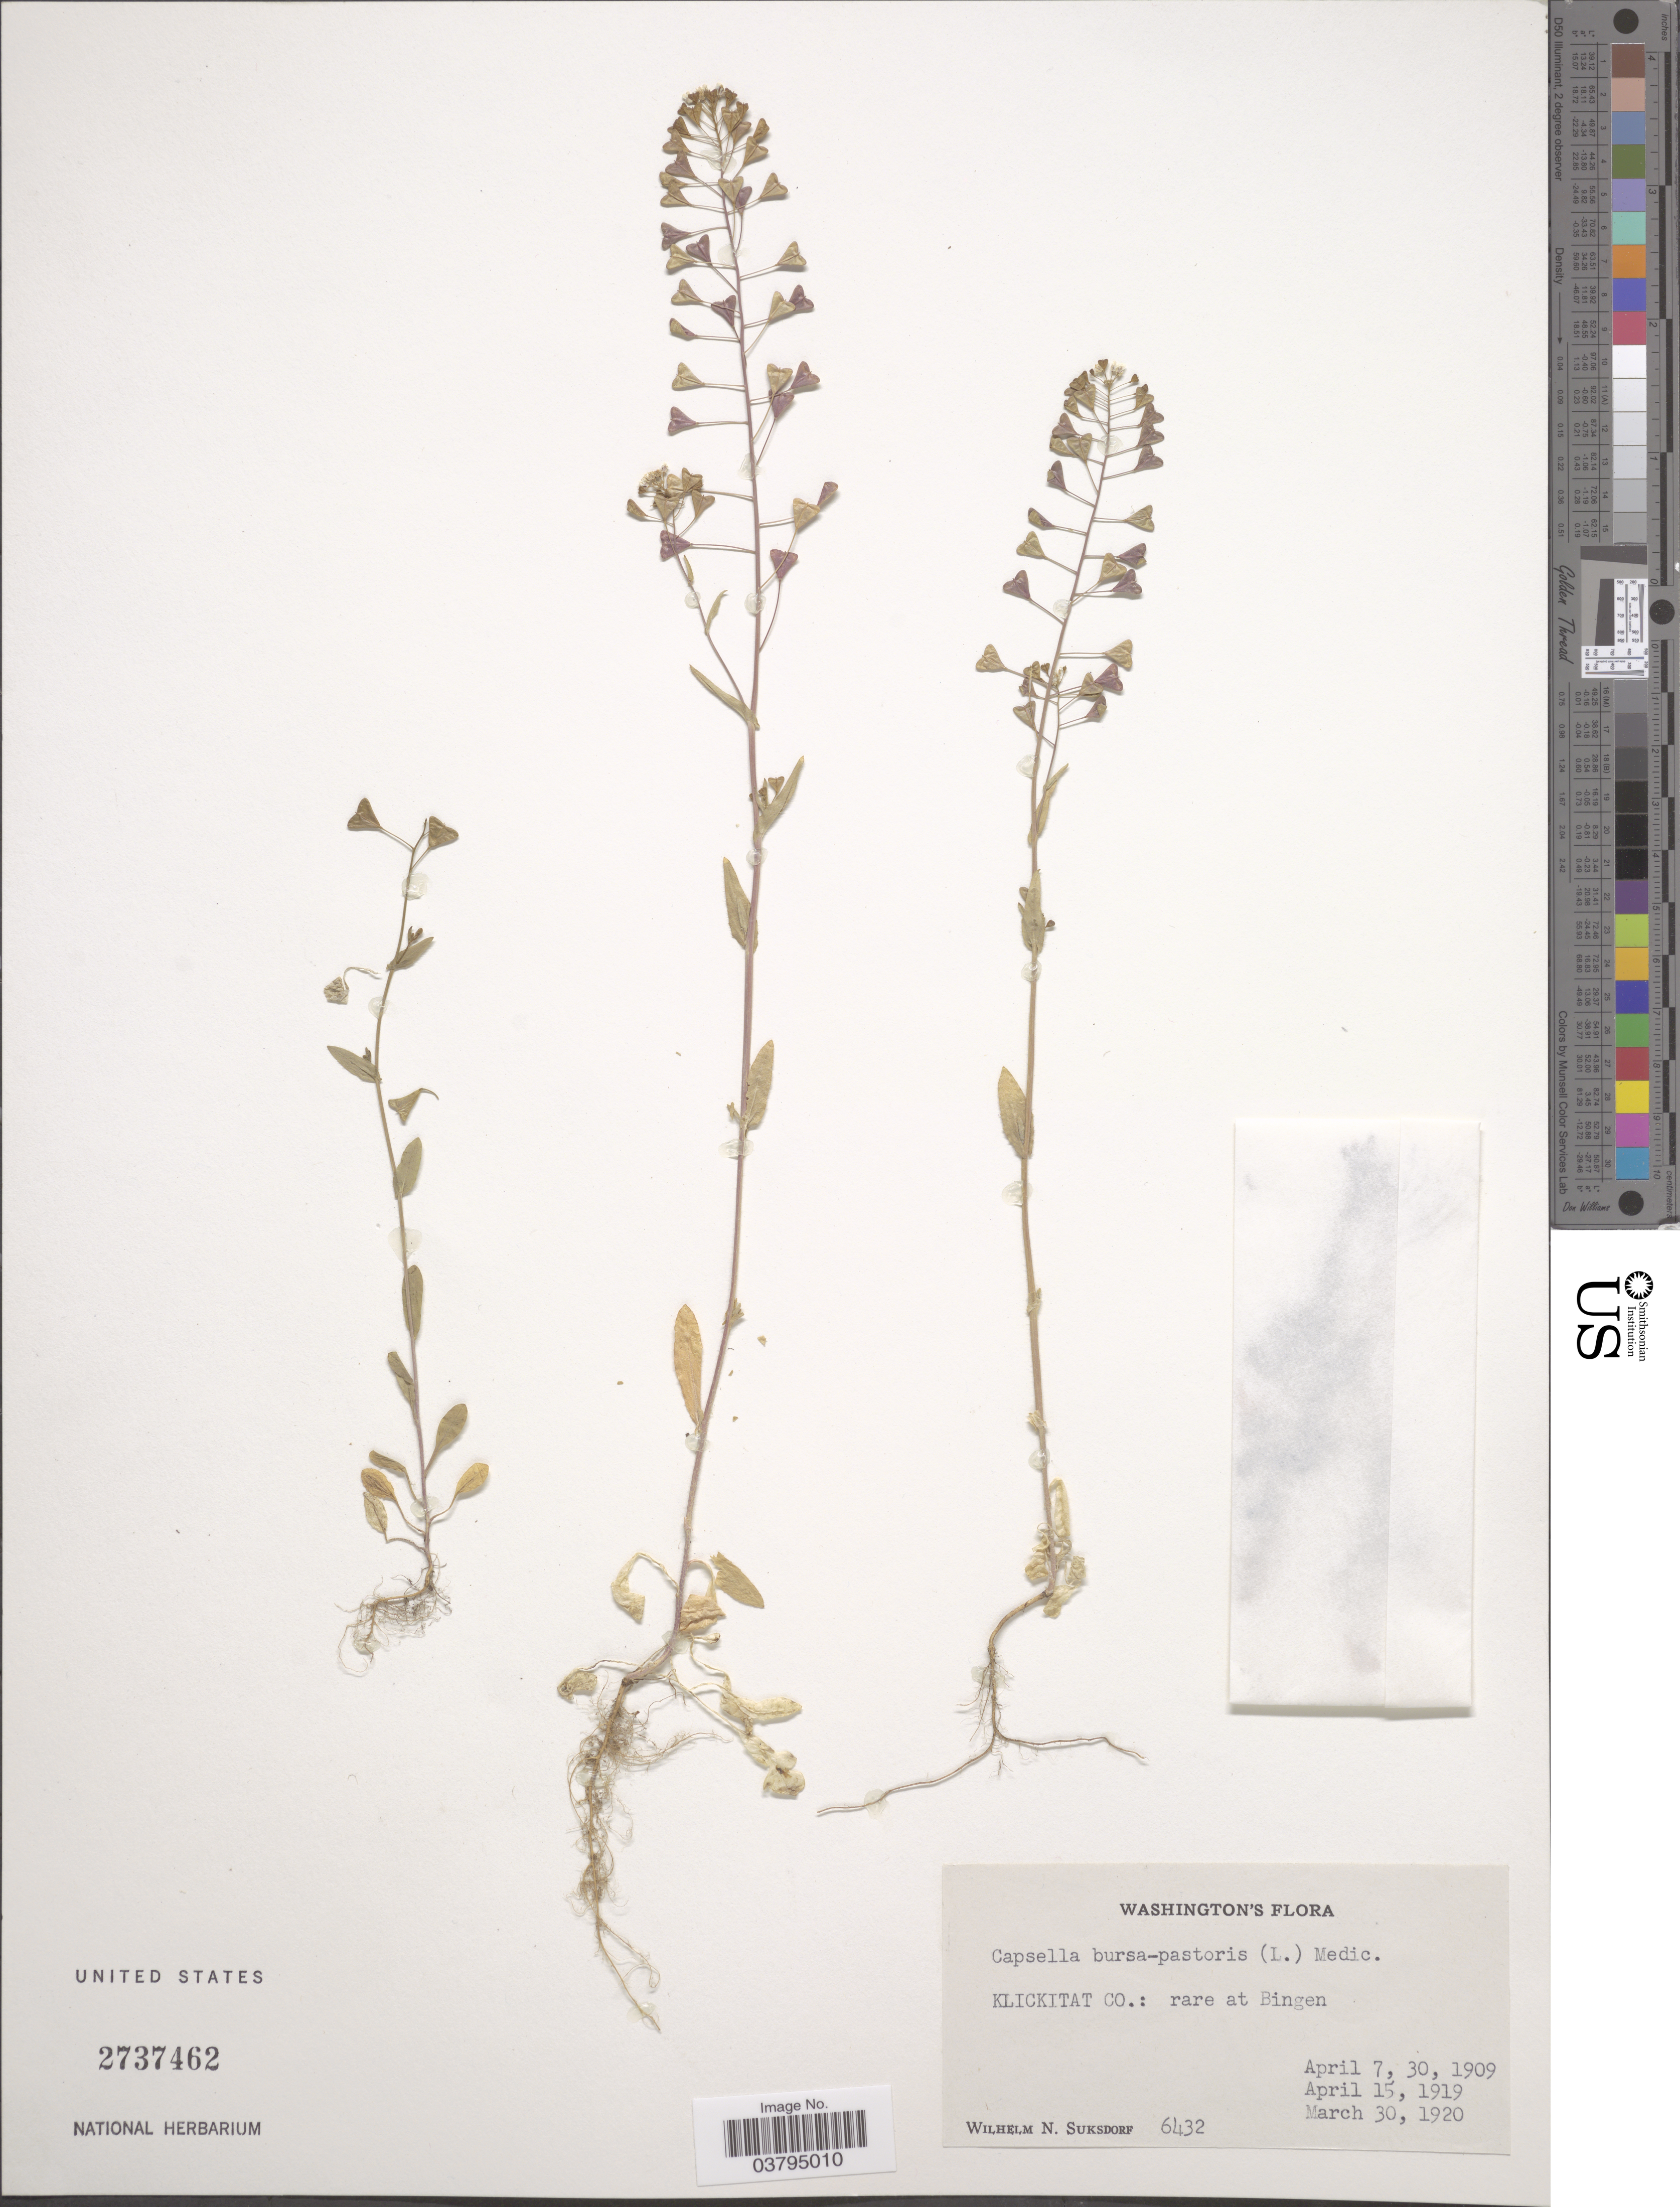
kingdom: Plantae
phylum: Tracheophyta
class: Magnoliopsida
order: Brassicales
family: Brassicaceae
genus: Capsella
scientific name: Capsella bursa-pastoris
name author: (L.) Medik.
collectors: W. N. Suksdorf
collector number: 6432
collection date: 1909-04-07/1920-03-30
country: United States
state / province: Washington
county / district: Klickitat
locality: Klickitat Co.: rare at Bingen.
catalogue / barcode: US 2737462